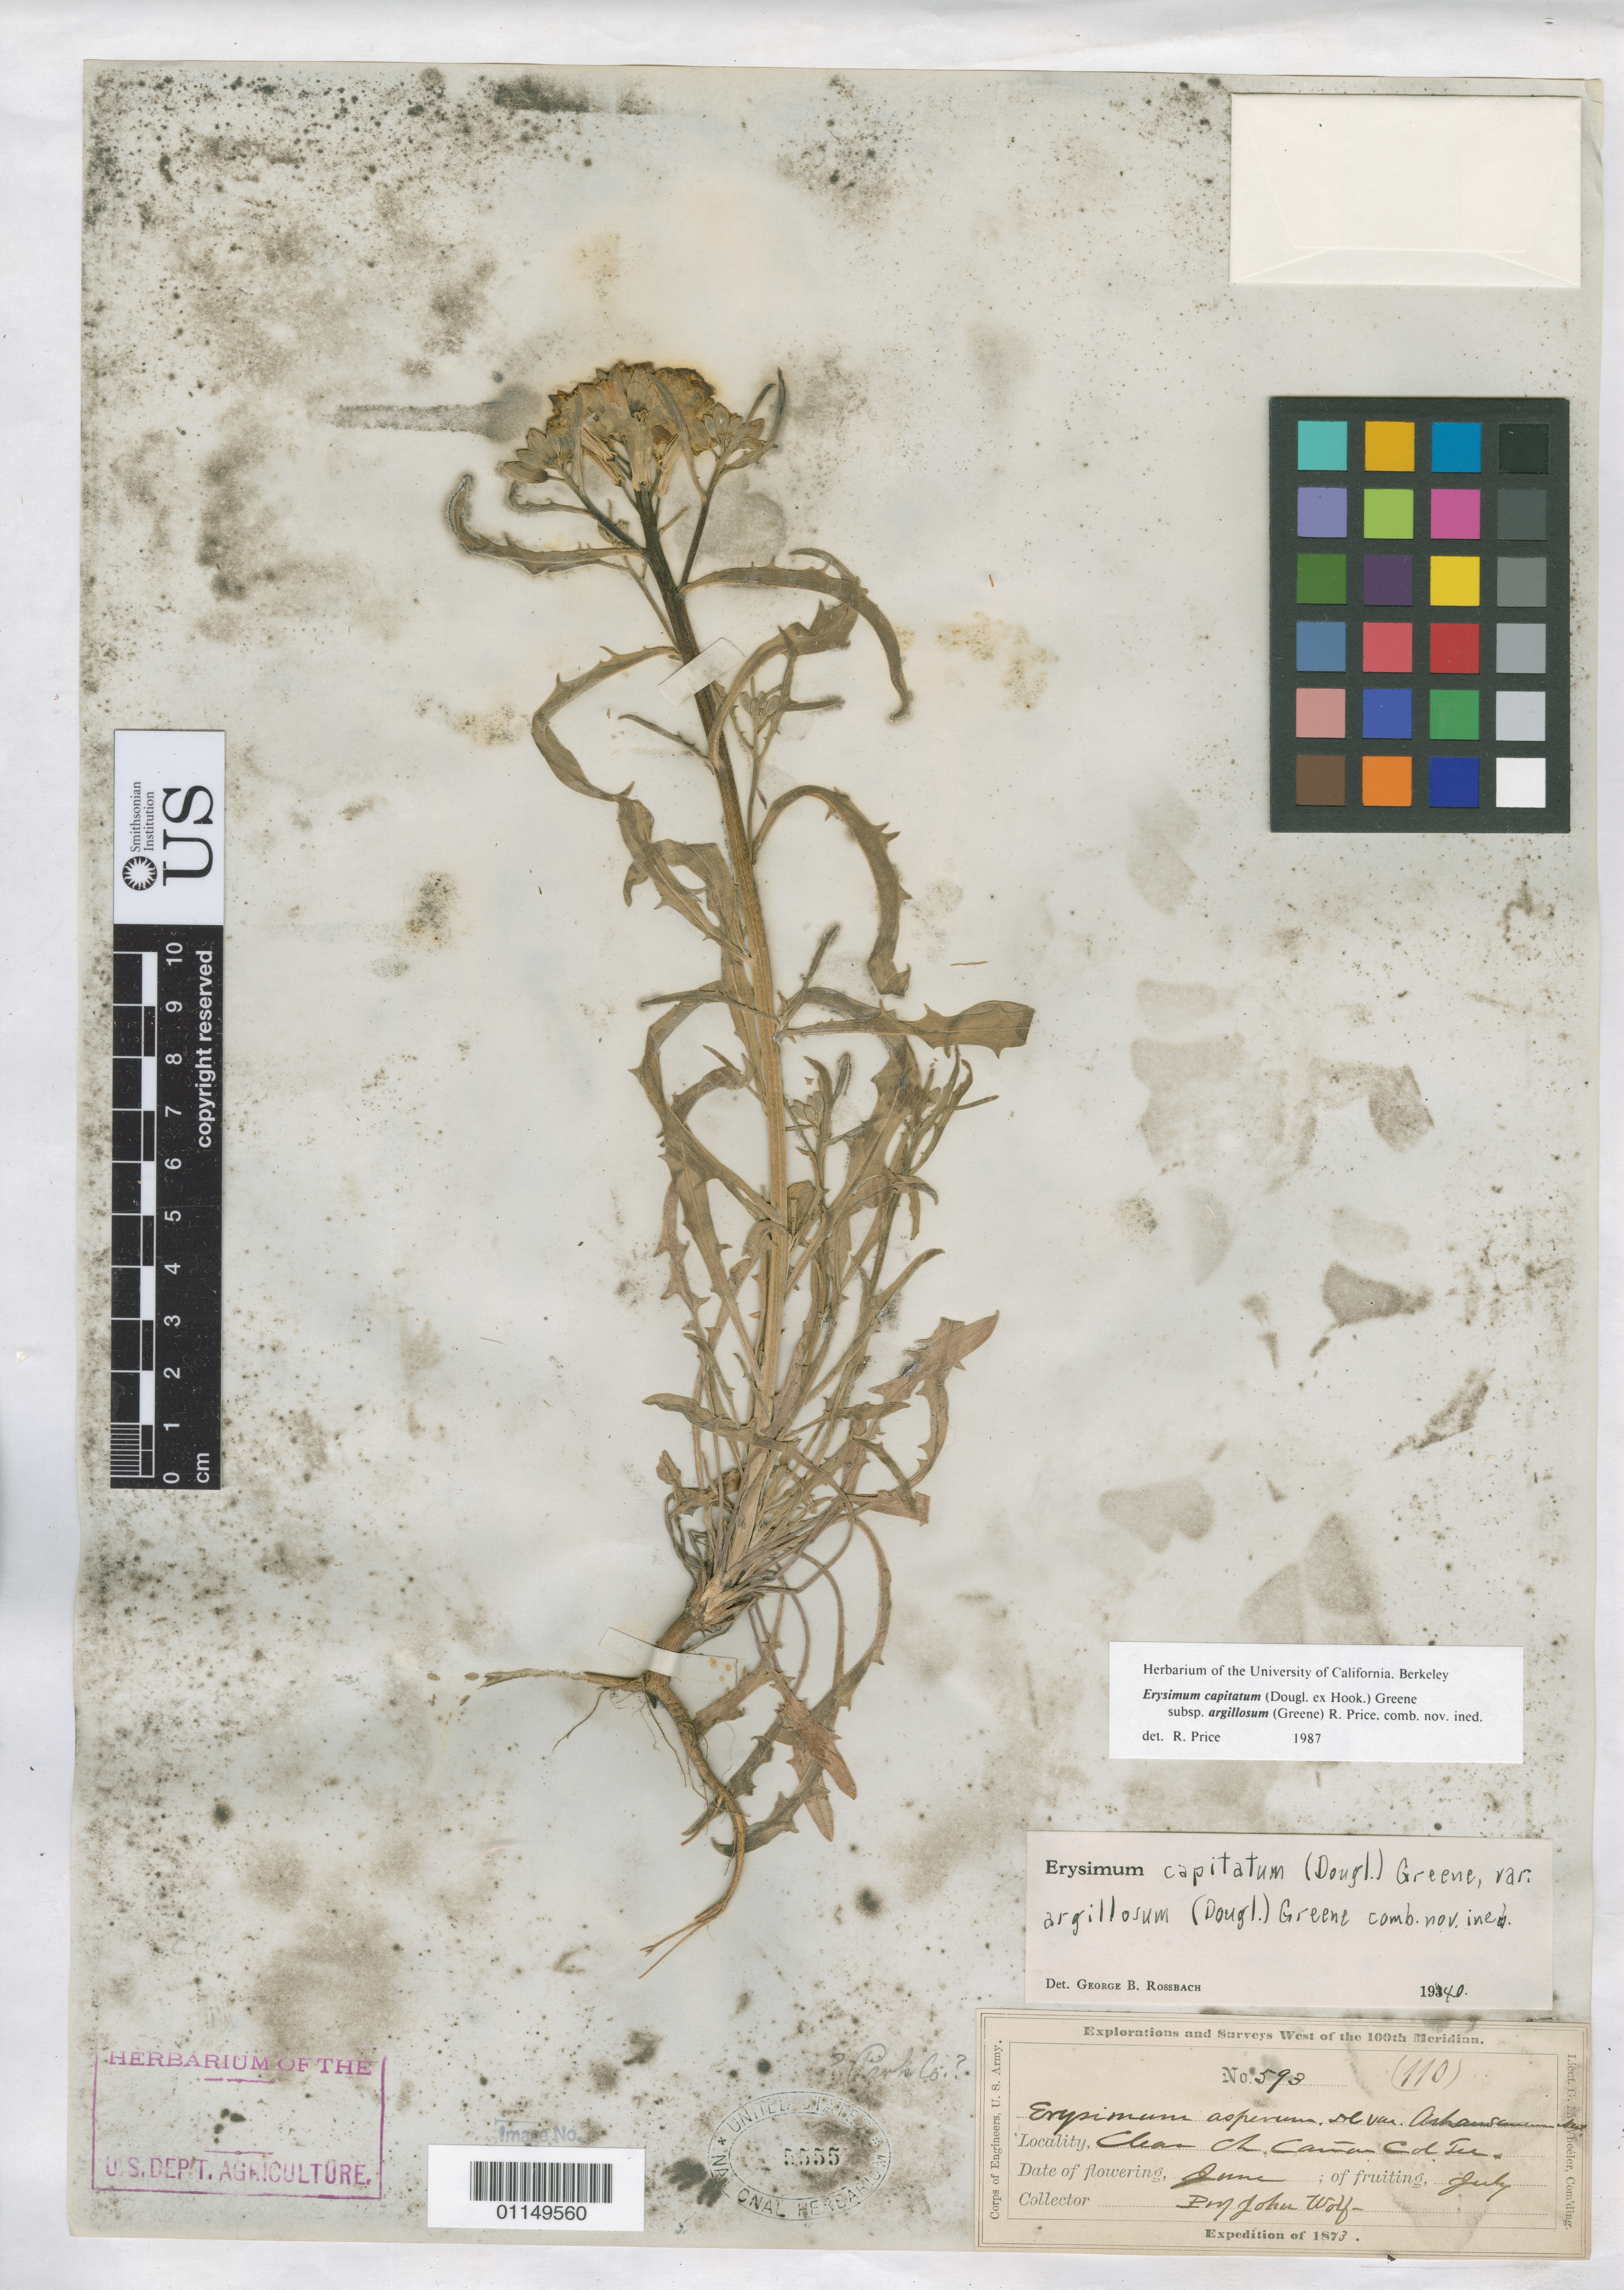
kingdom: Plantae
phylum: Tracheophyta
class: Magnoliopsida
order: Brassicales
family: Brassicaceae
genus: Erysimum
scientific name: Erysimum capitatum subsp. argillosum (Greene) R.A. Price comb. nov. ined.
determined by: Price, R.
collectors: J. Wolf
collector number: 593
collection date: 1873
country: United States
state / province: Colorado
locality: Clear Creek Canyon, Col.Terr.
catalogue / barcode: US 5555